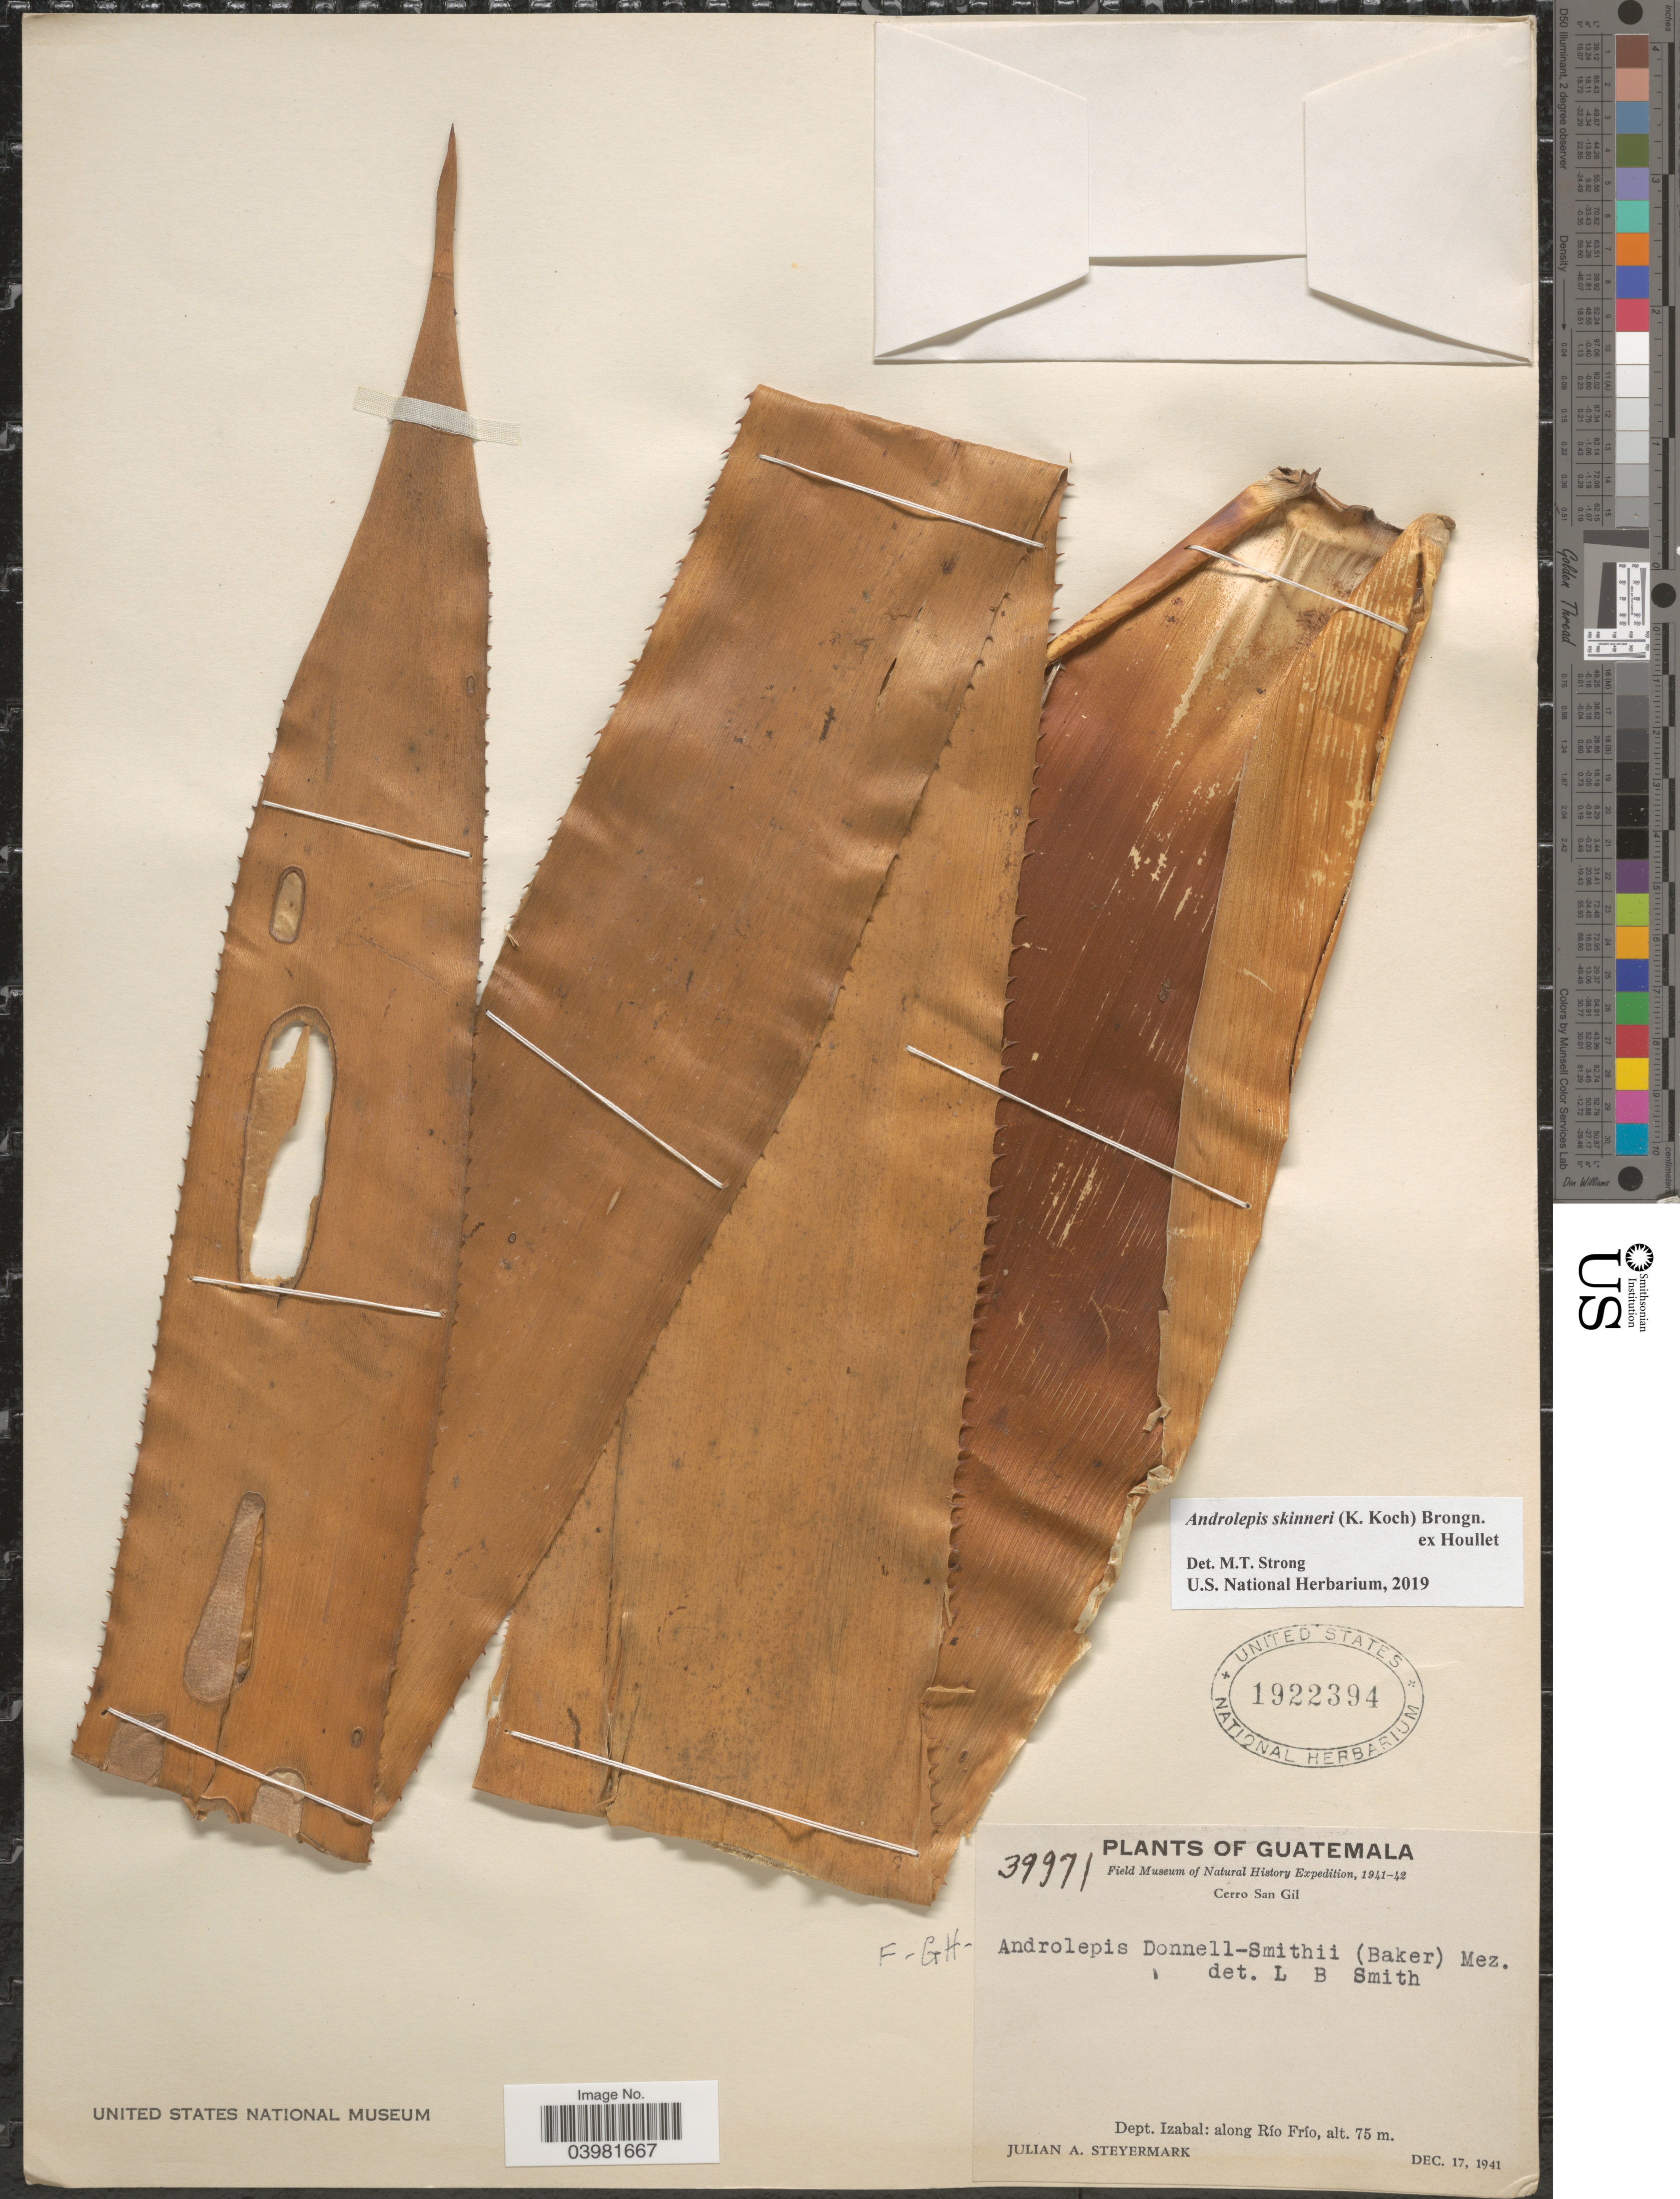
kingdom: Plantae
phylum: Tracheophyta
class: Liliopsida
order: Poales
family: Bromeliaceae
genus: Androlepis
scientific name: Androlepis skinneri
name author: Brongn. ex Houllet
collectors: J. Steyermark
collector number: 39971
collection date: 1941-12-17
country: Guatemala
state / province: Izabal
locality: Cerro San Gil. Dept. Izabal: along Río Frío.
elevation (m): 75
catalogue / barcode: US 1922394